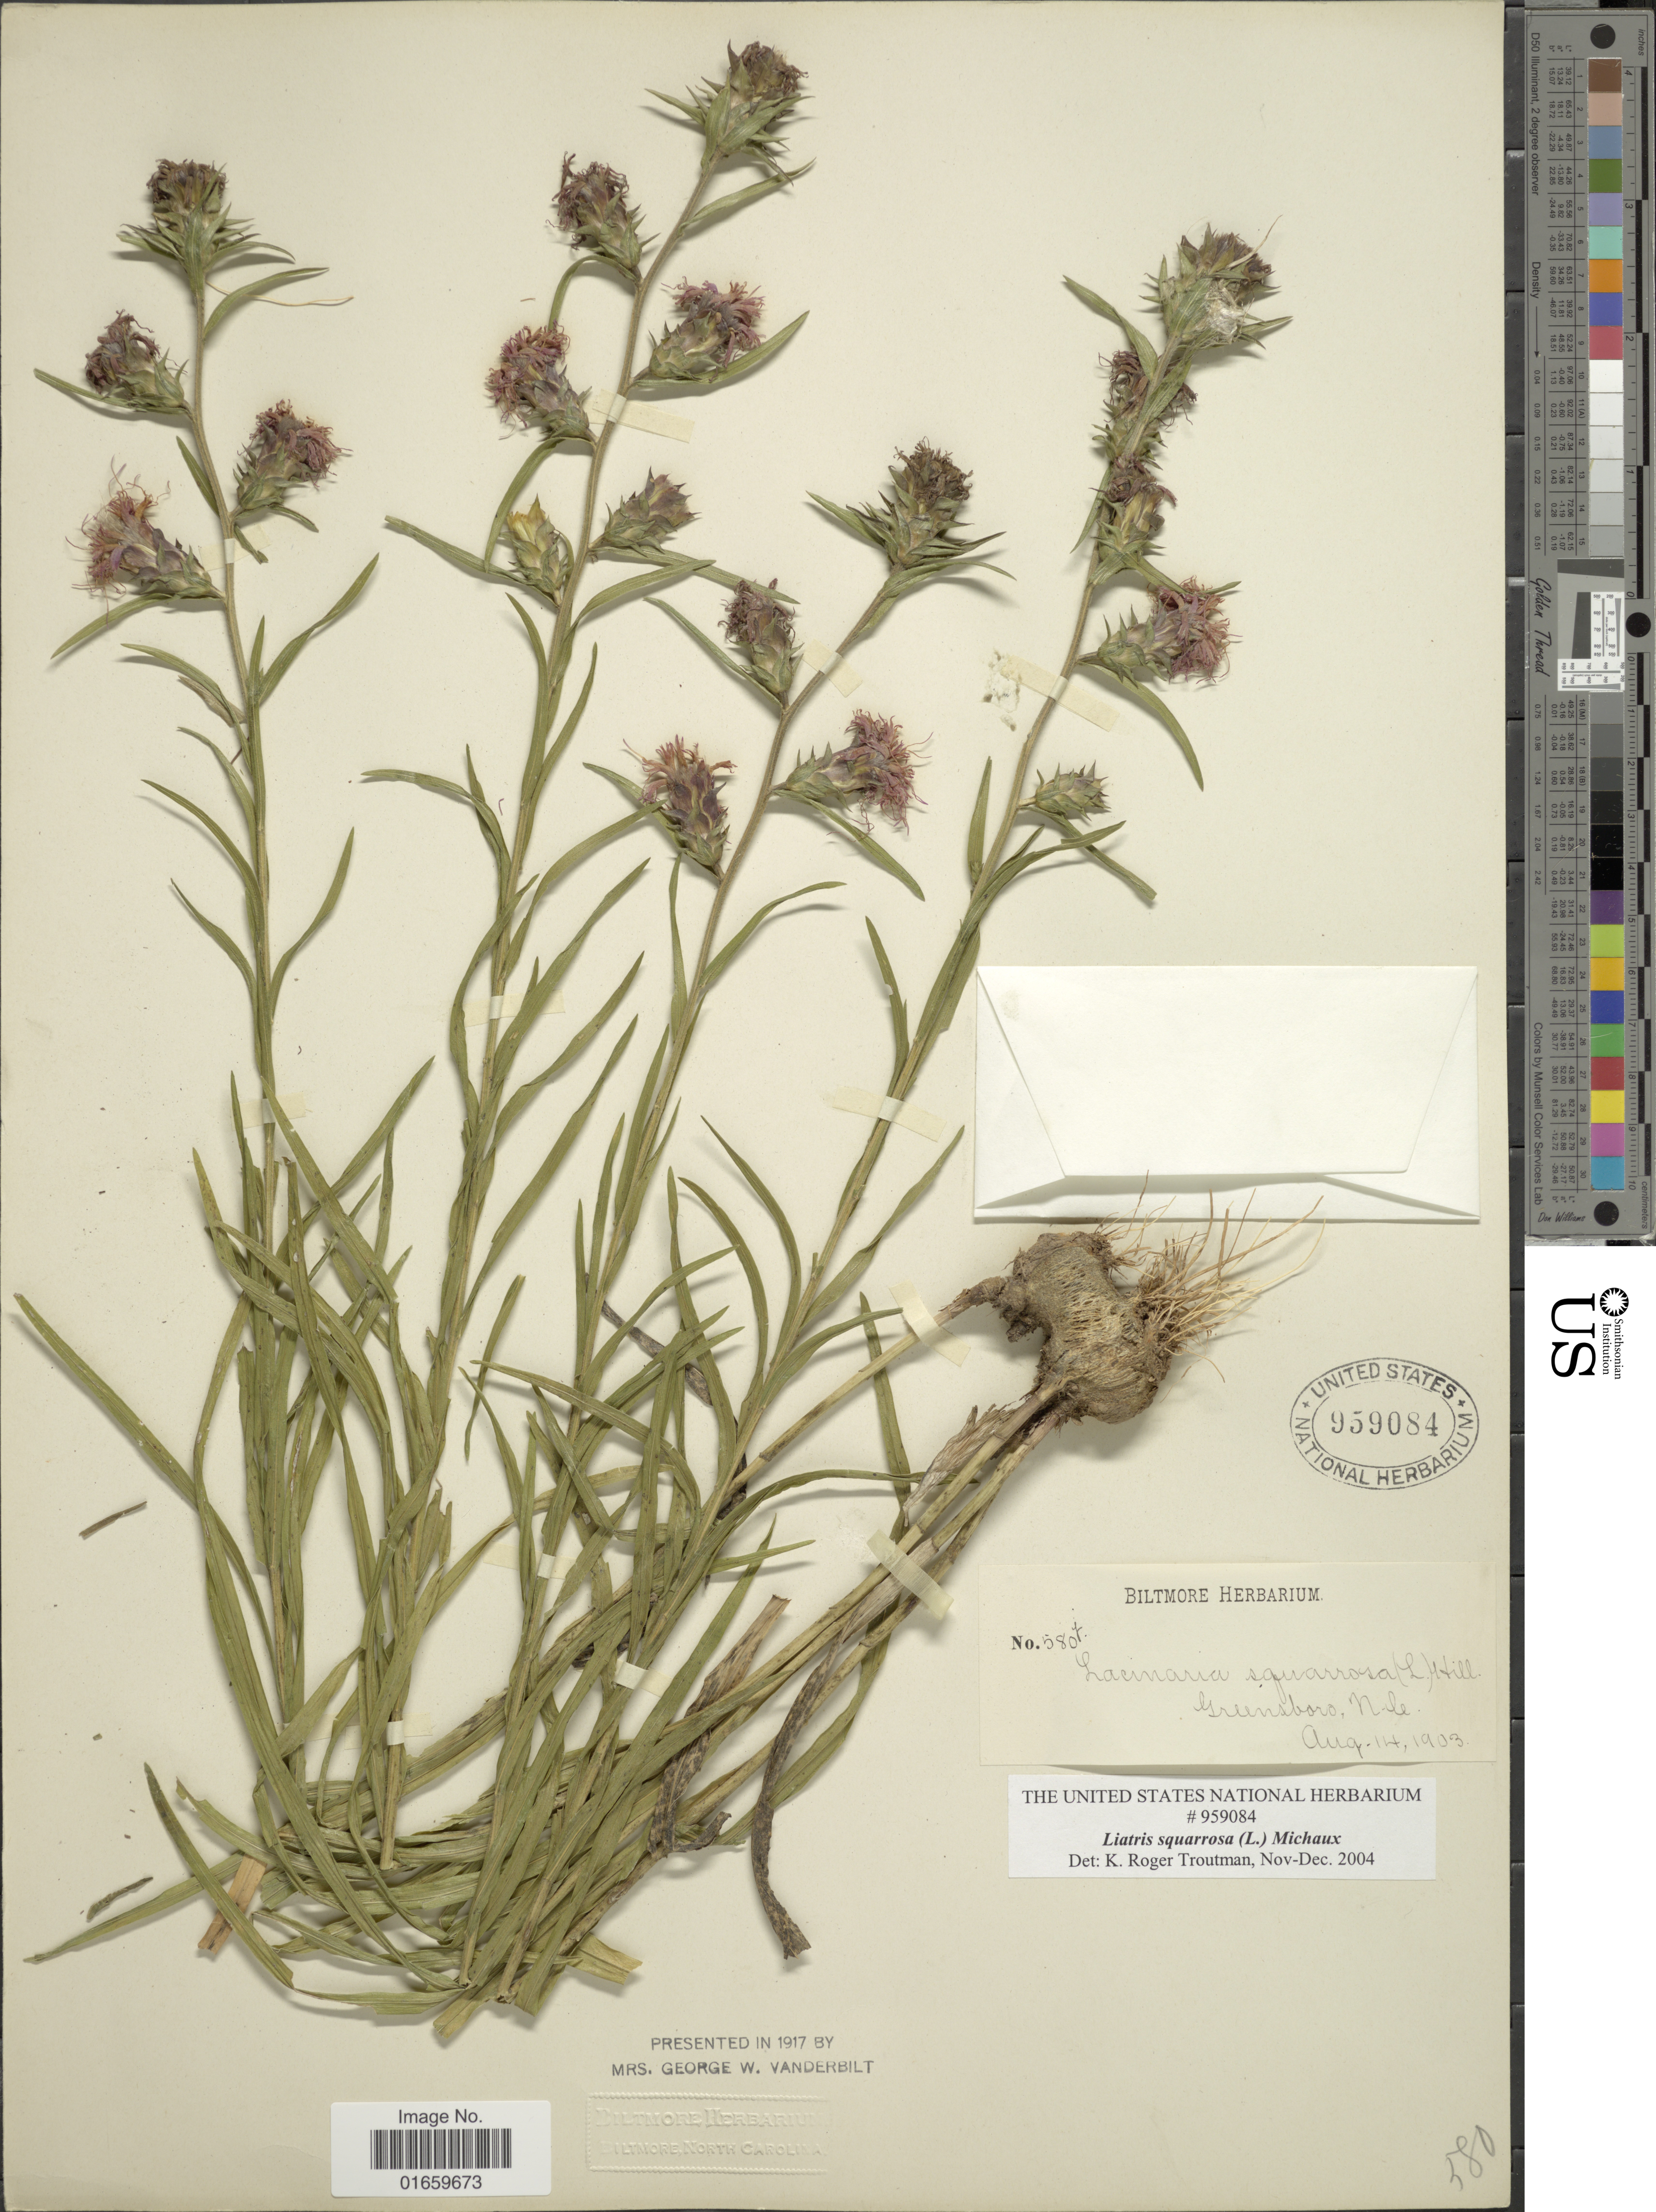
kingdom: Plantae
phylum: Tracheophyta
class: Magnoliopsida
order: Asterales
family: Asteraceae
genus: Liatris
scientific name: Liatris squarrosa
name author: (L.) Michx.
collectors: ex herb. Biltmore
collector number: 580j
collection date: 1903-08-14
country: United States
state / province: North Carolina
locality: Greensboro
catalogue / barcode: US 959084